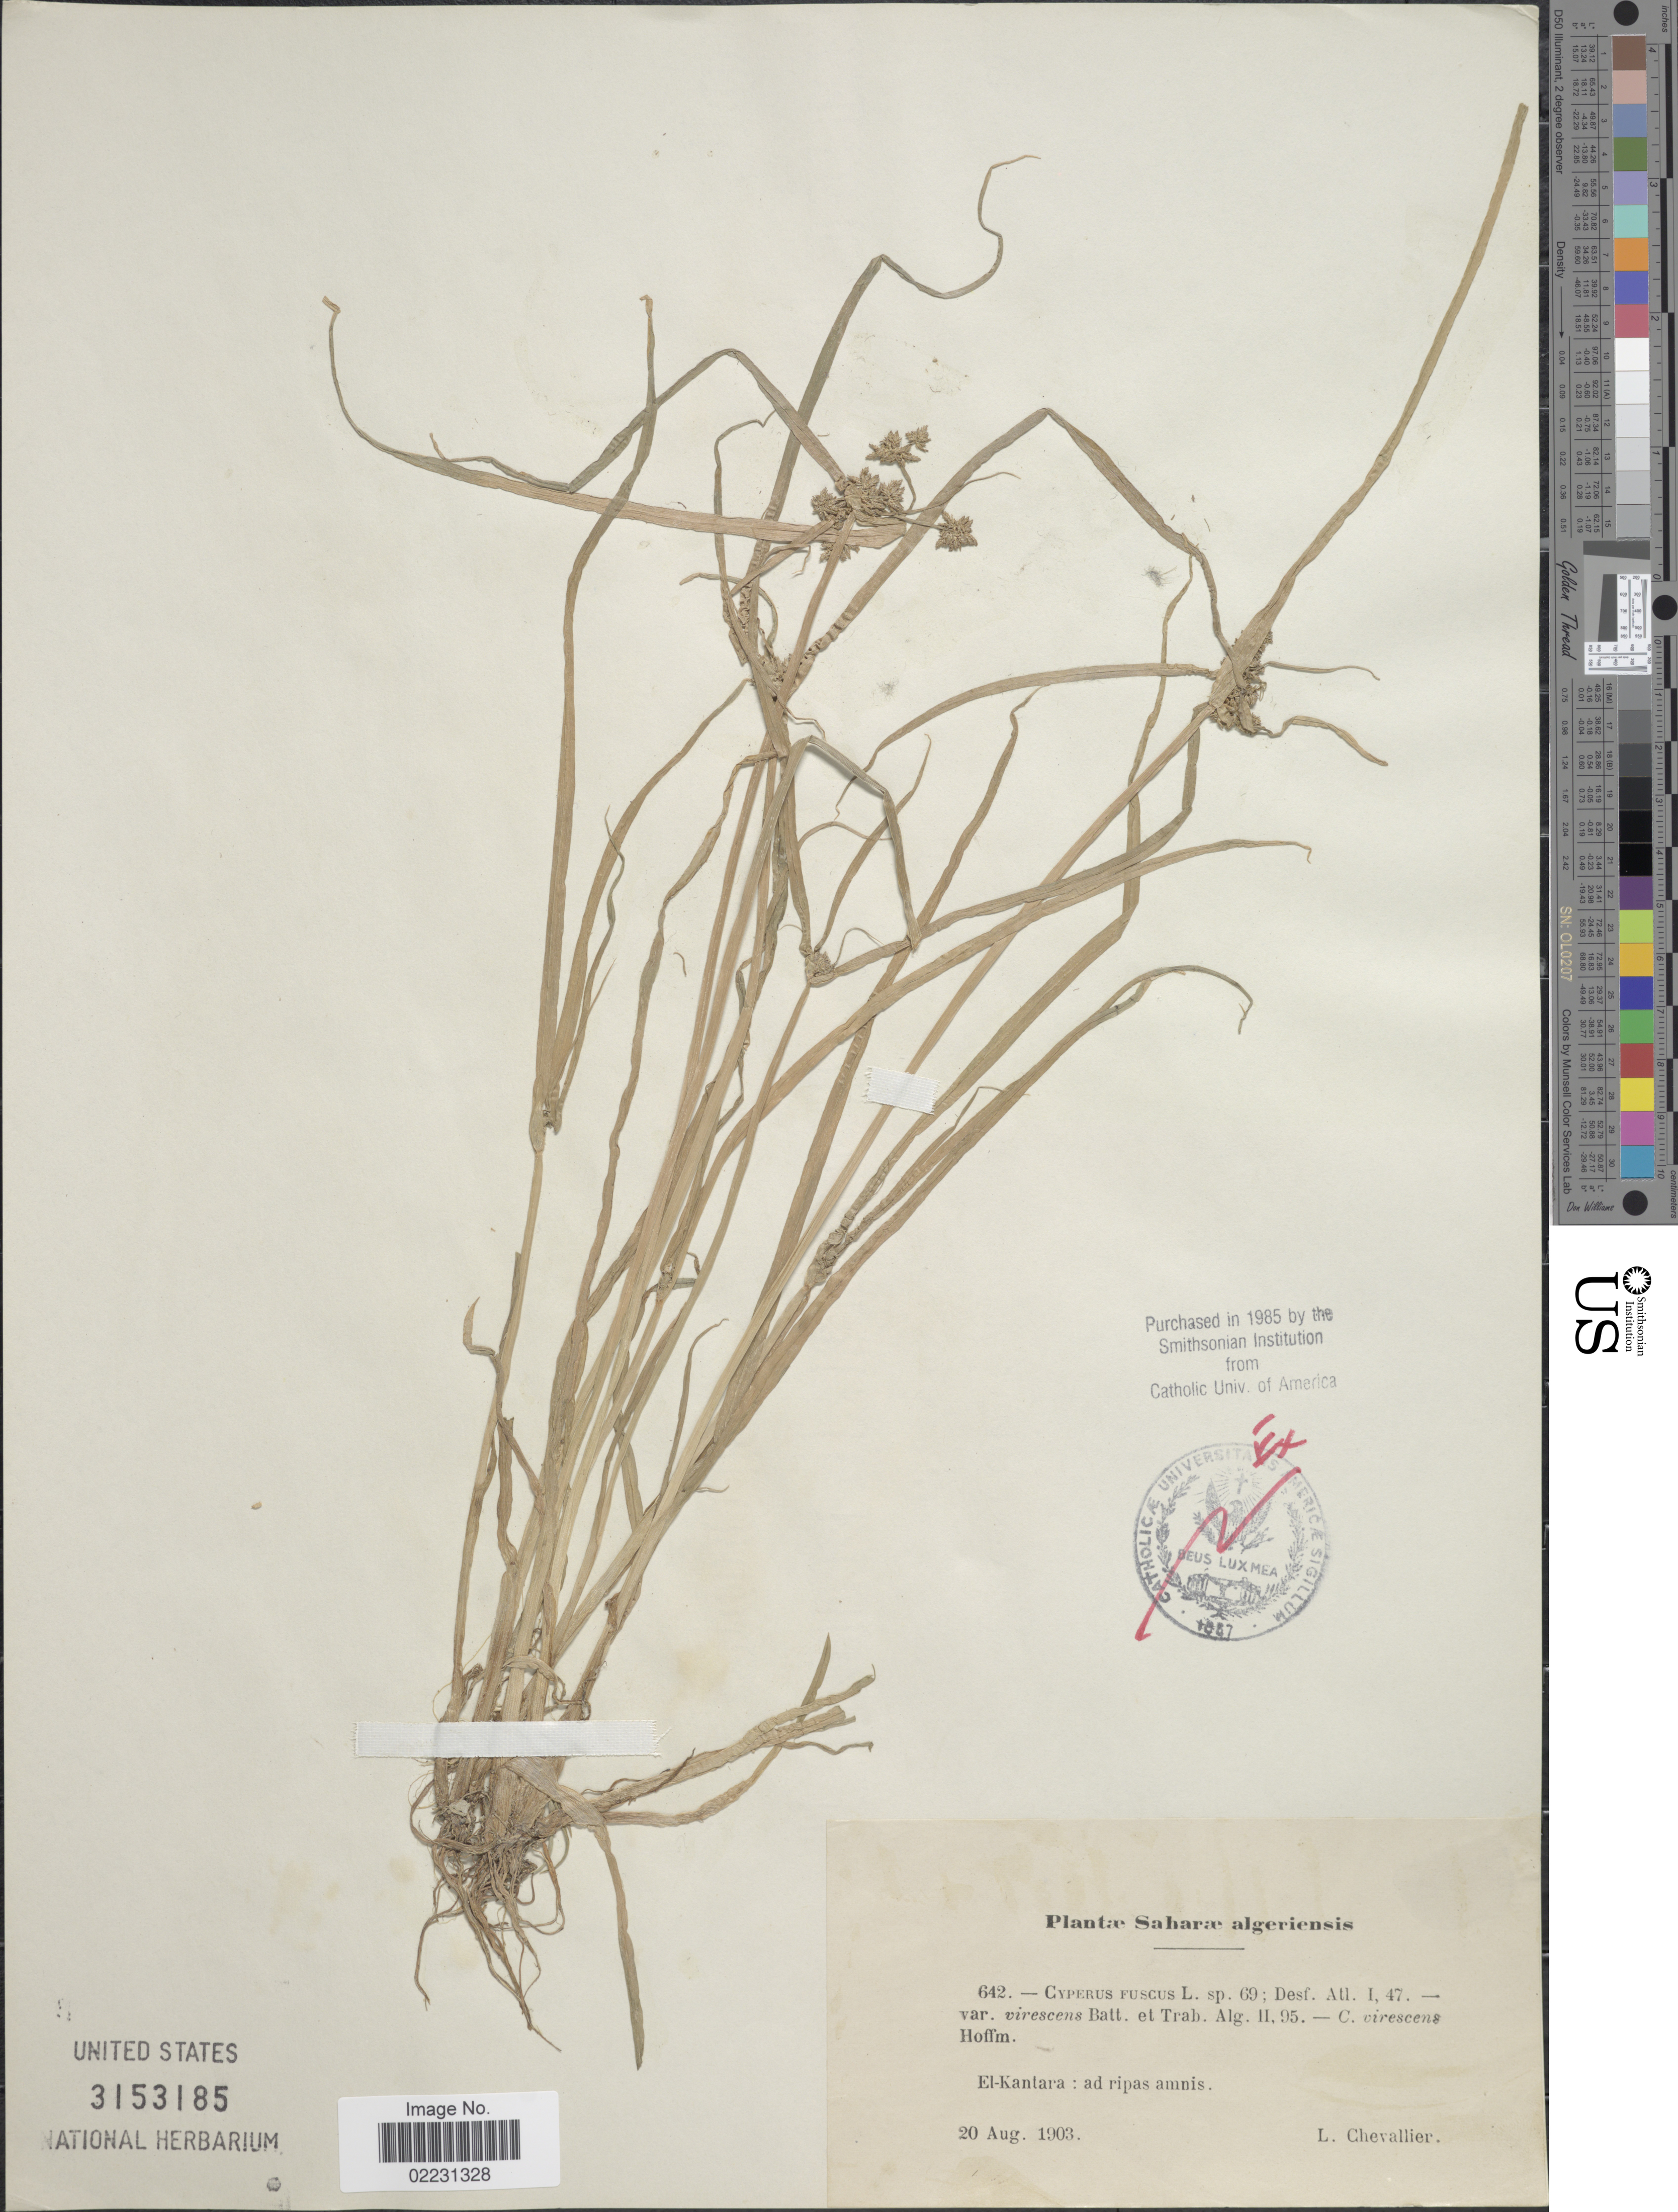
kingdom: Plantae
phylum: Tracheophyta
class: Liliopsida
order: Poales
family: Cyperaceae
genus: Cyperus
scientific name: Cyperus fuscus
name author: L.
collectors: L. Chevallier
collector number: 642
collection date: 1903-08-20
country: Algeria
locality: Saharae algeriensis. El-Kantara: ad ripas amnis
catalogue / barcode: US 3153185